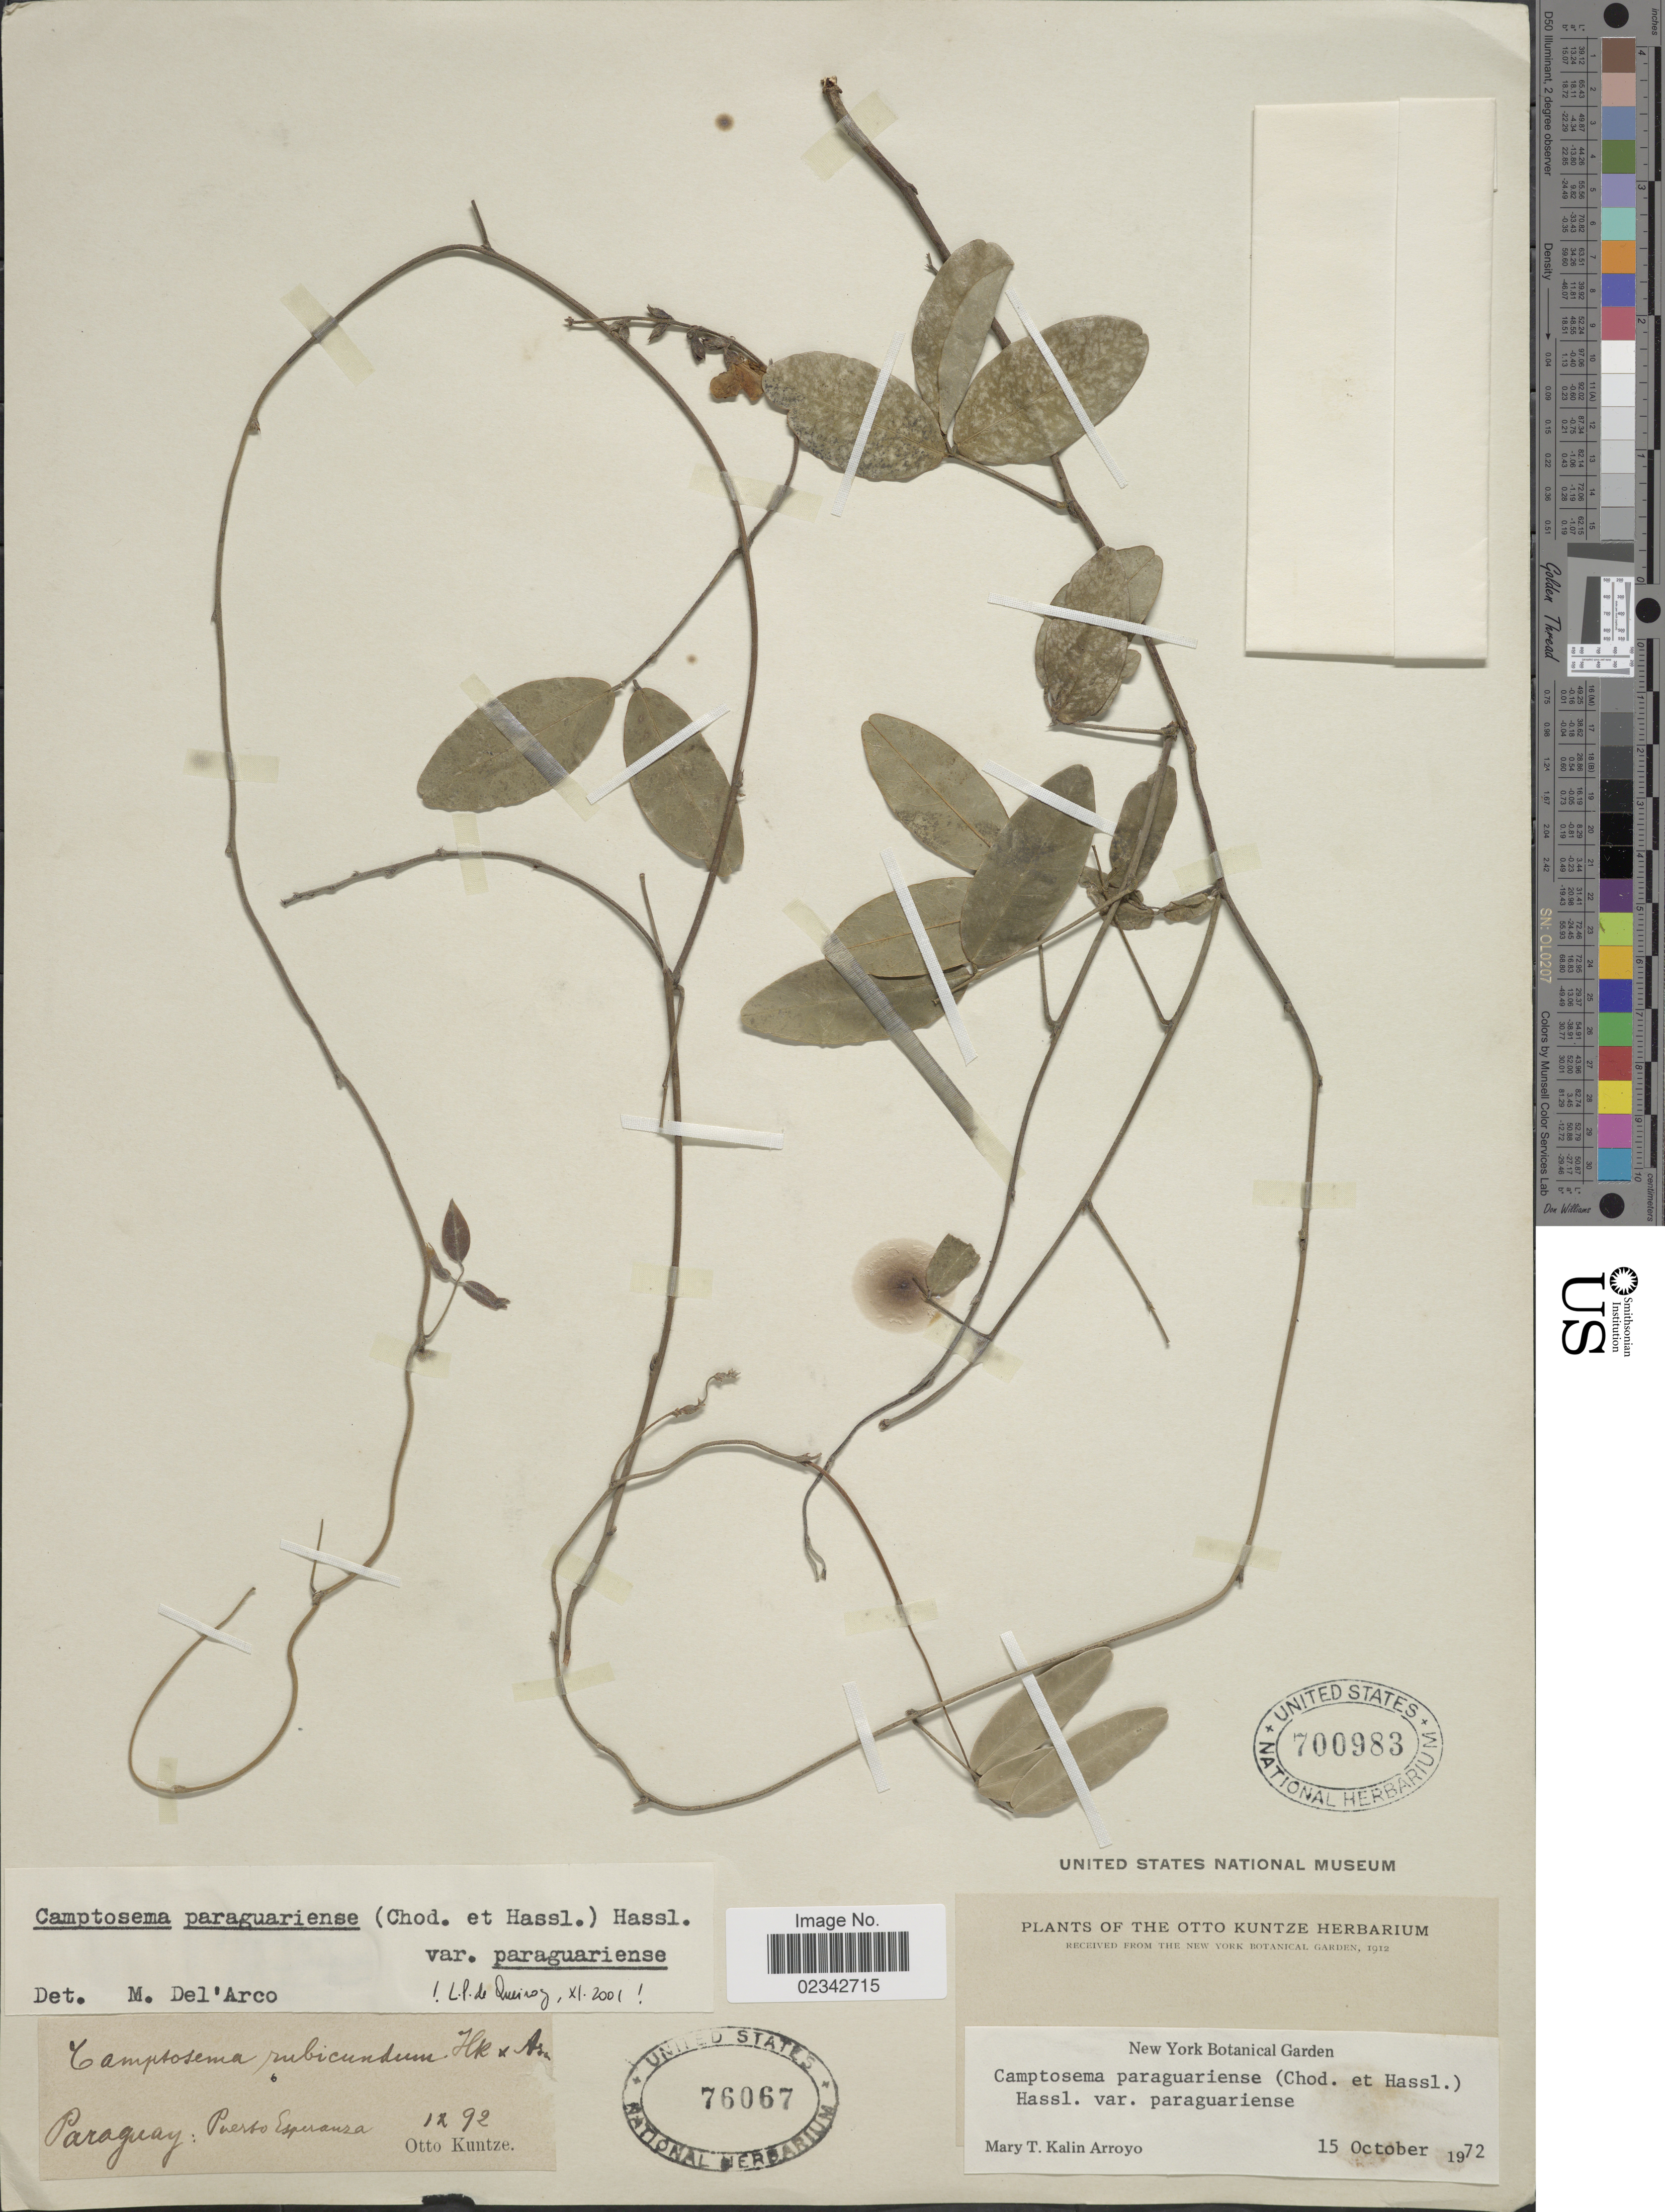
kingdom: Plantae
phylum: Tracheophyta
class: Magnoliopsida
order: Fabales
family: Fabaceae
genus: Caetangil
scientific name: Caetangil paraguariensis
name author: (Chodat & Hassl.) L.P. Queiroz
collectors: C.E.O. Kuntze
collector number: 1292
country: Paraguay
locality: Puerto Esperanza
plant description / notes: Unclear why this sheet has 2 sheet numbers; there is only 1 original label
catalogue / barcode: US 76067-2